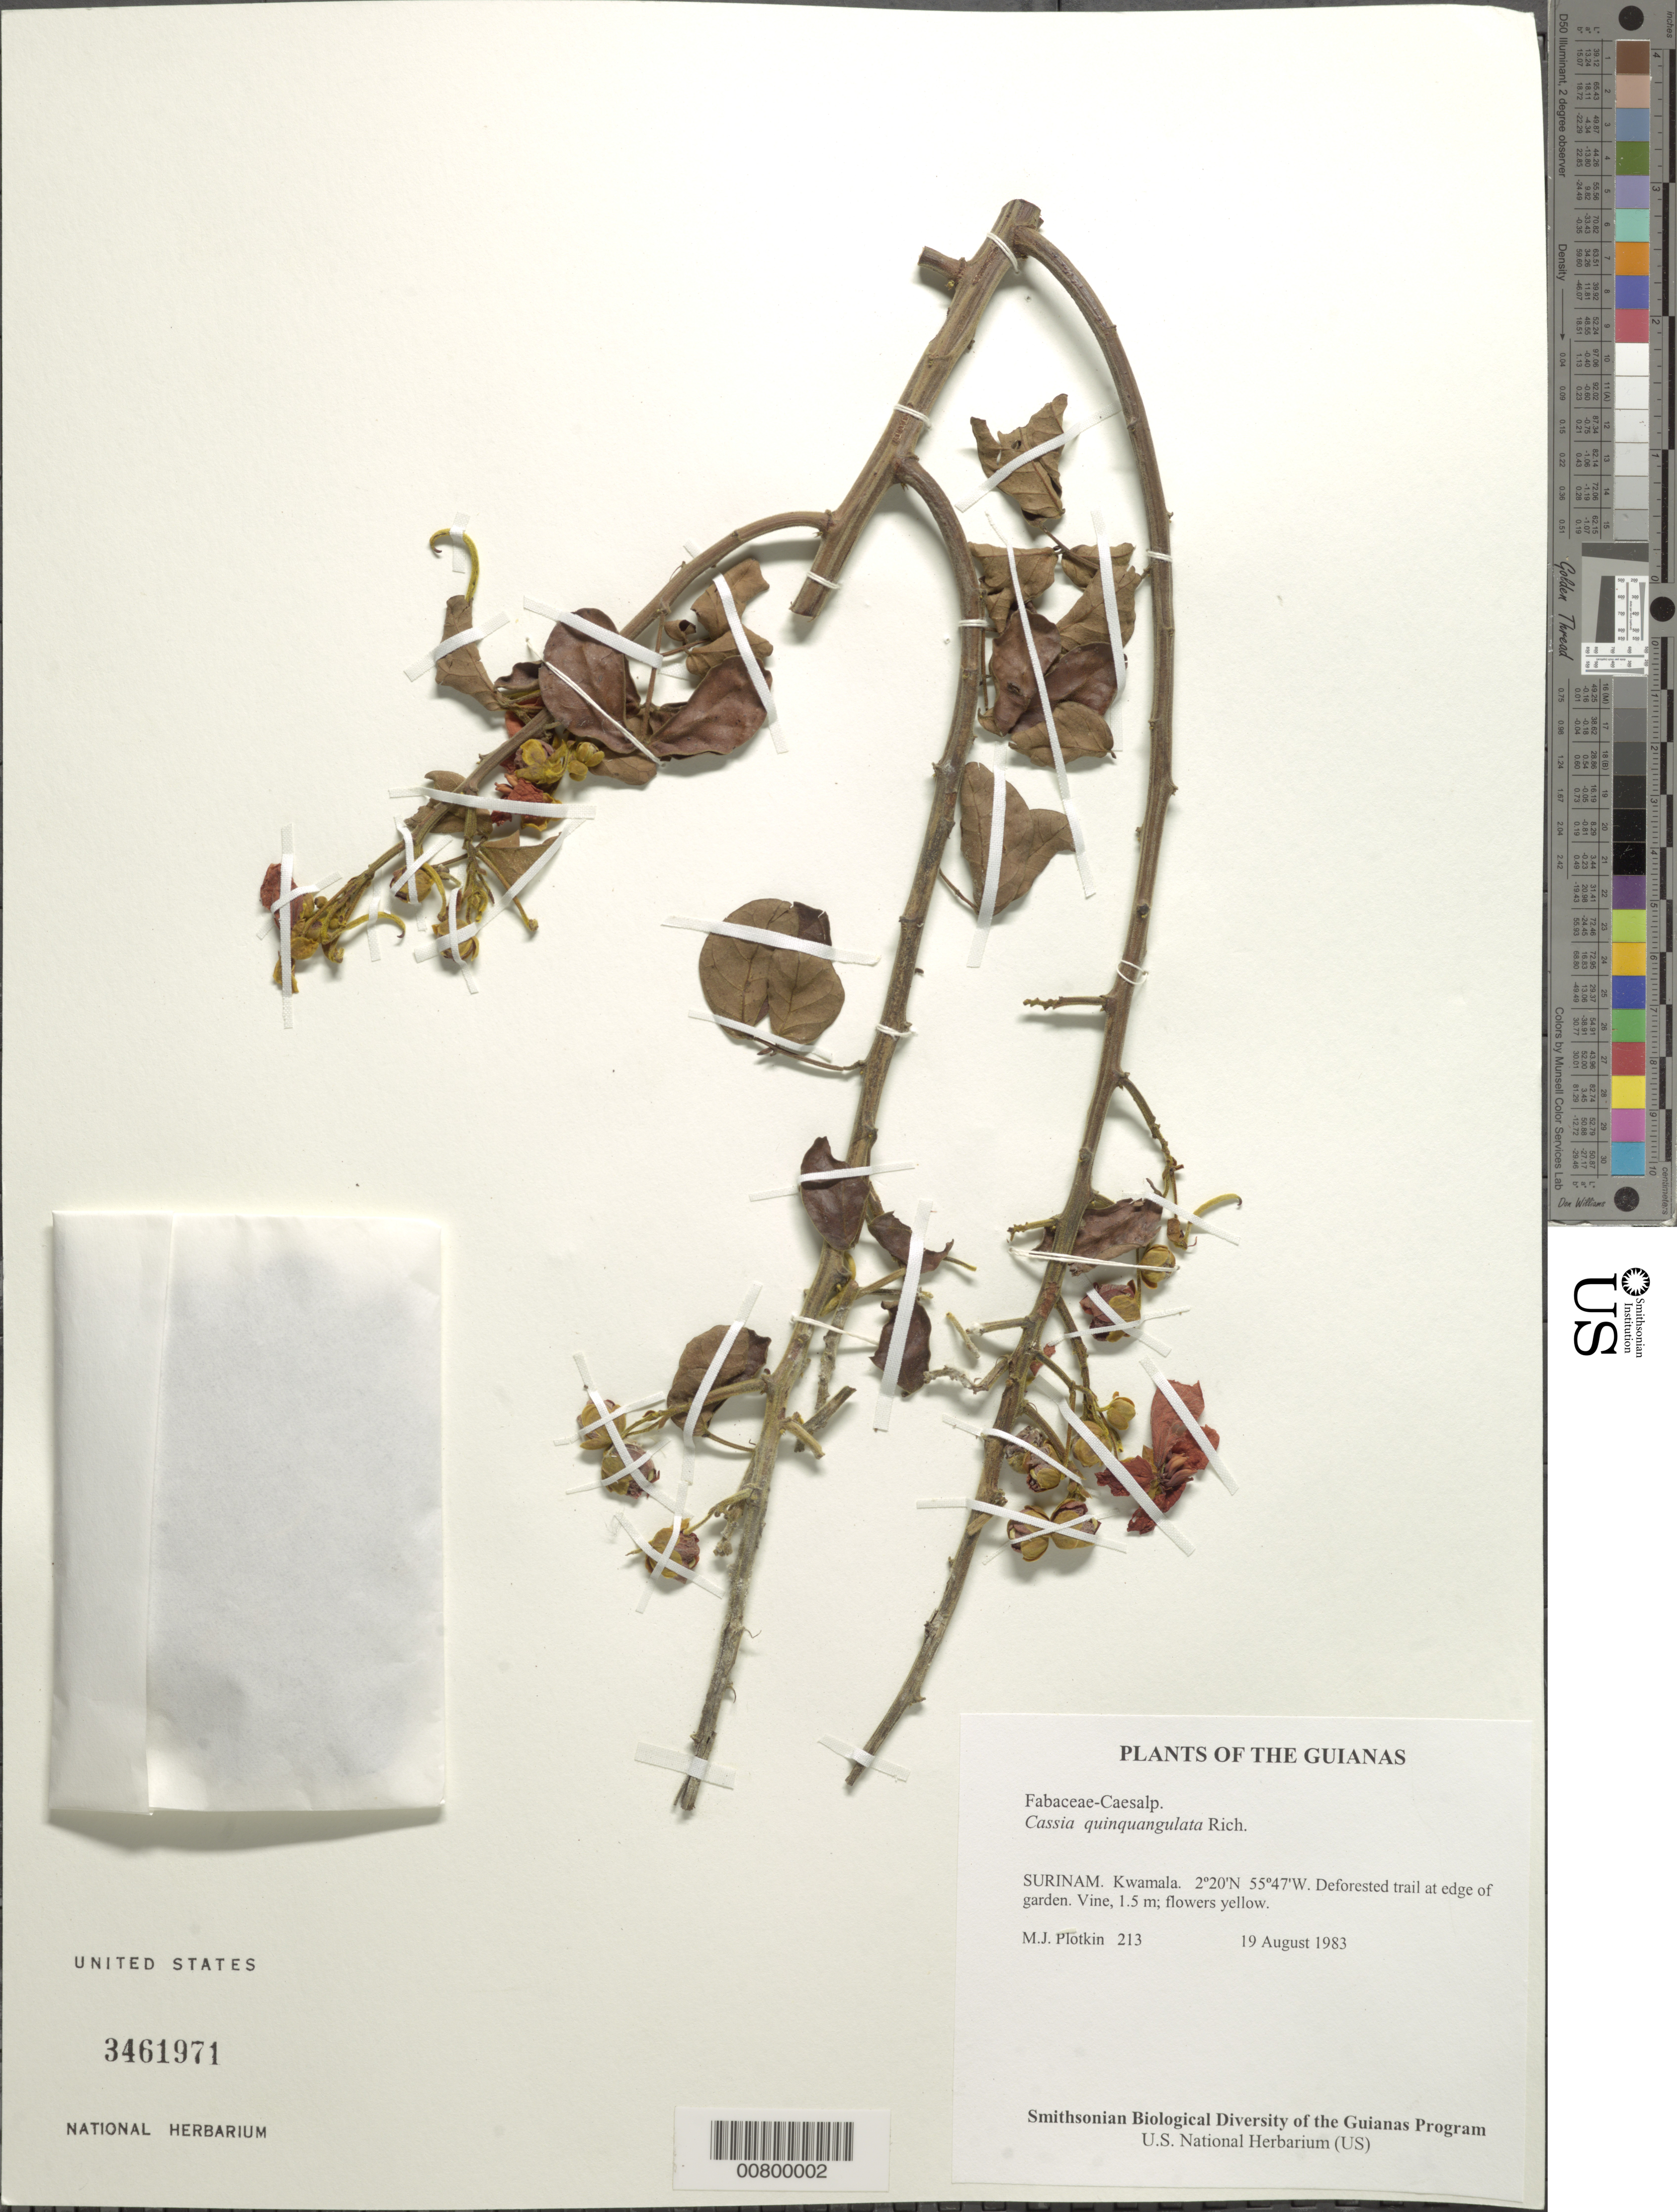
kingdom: Plantae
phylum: Tracheophyta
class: Magnoliopsida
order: Fabales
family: Fabaceae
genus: Senna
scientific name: Senna quinquangulata var. quinquangulata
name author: H.S. Irwin & Barneby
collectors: M. Plotkin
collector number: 213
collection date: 1983-08-19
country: Suriname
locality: Surinam. Kwamala. Guianas.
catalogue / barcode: US 3461971